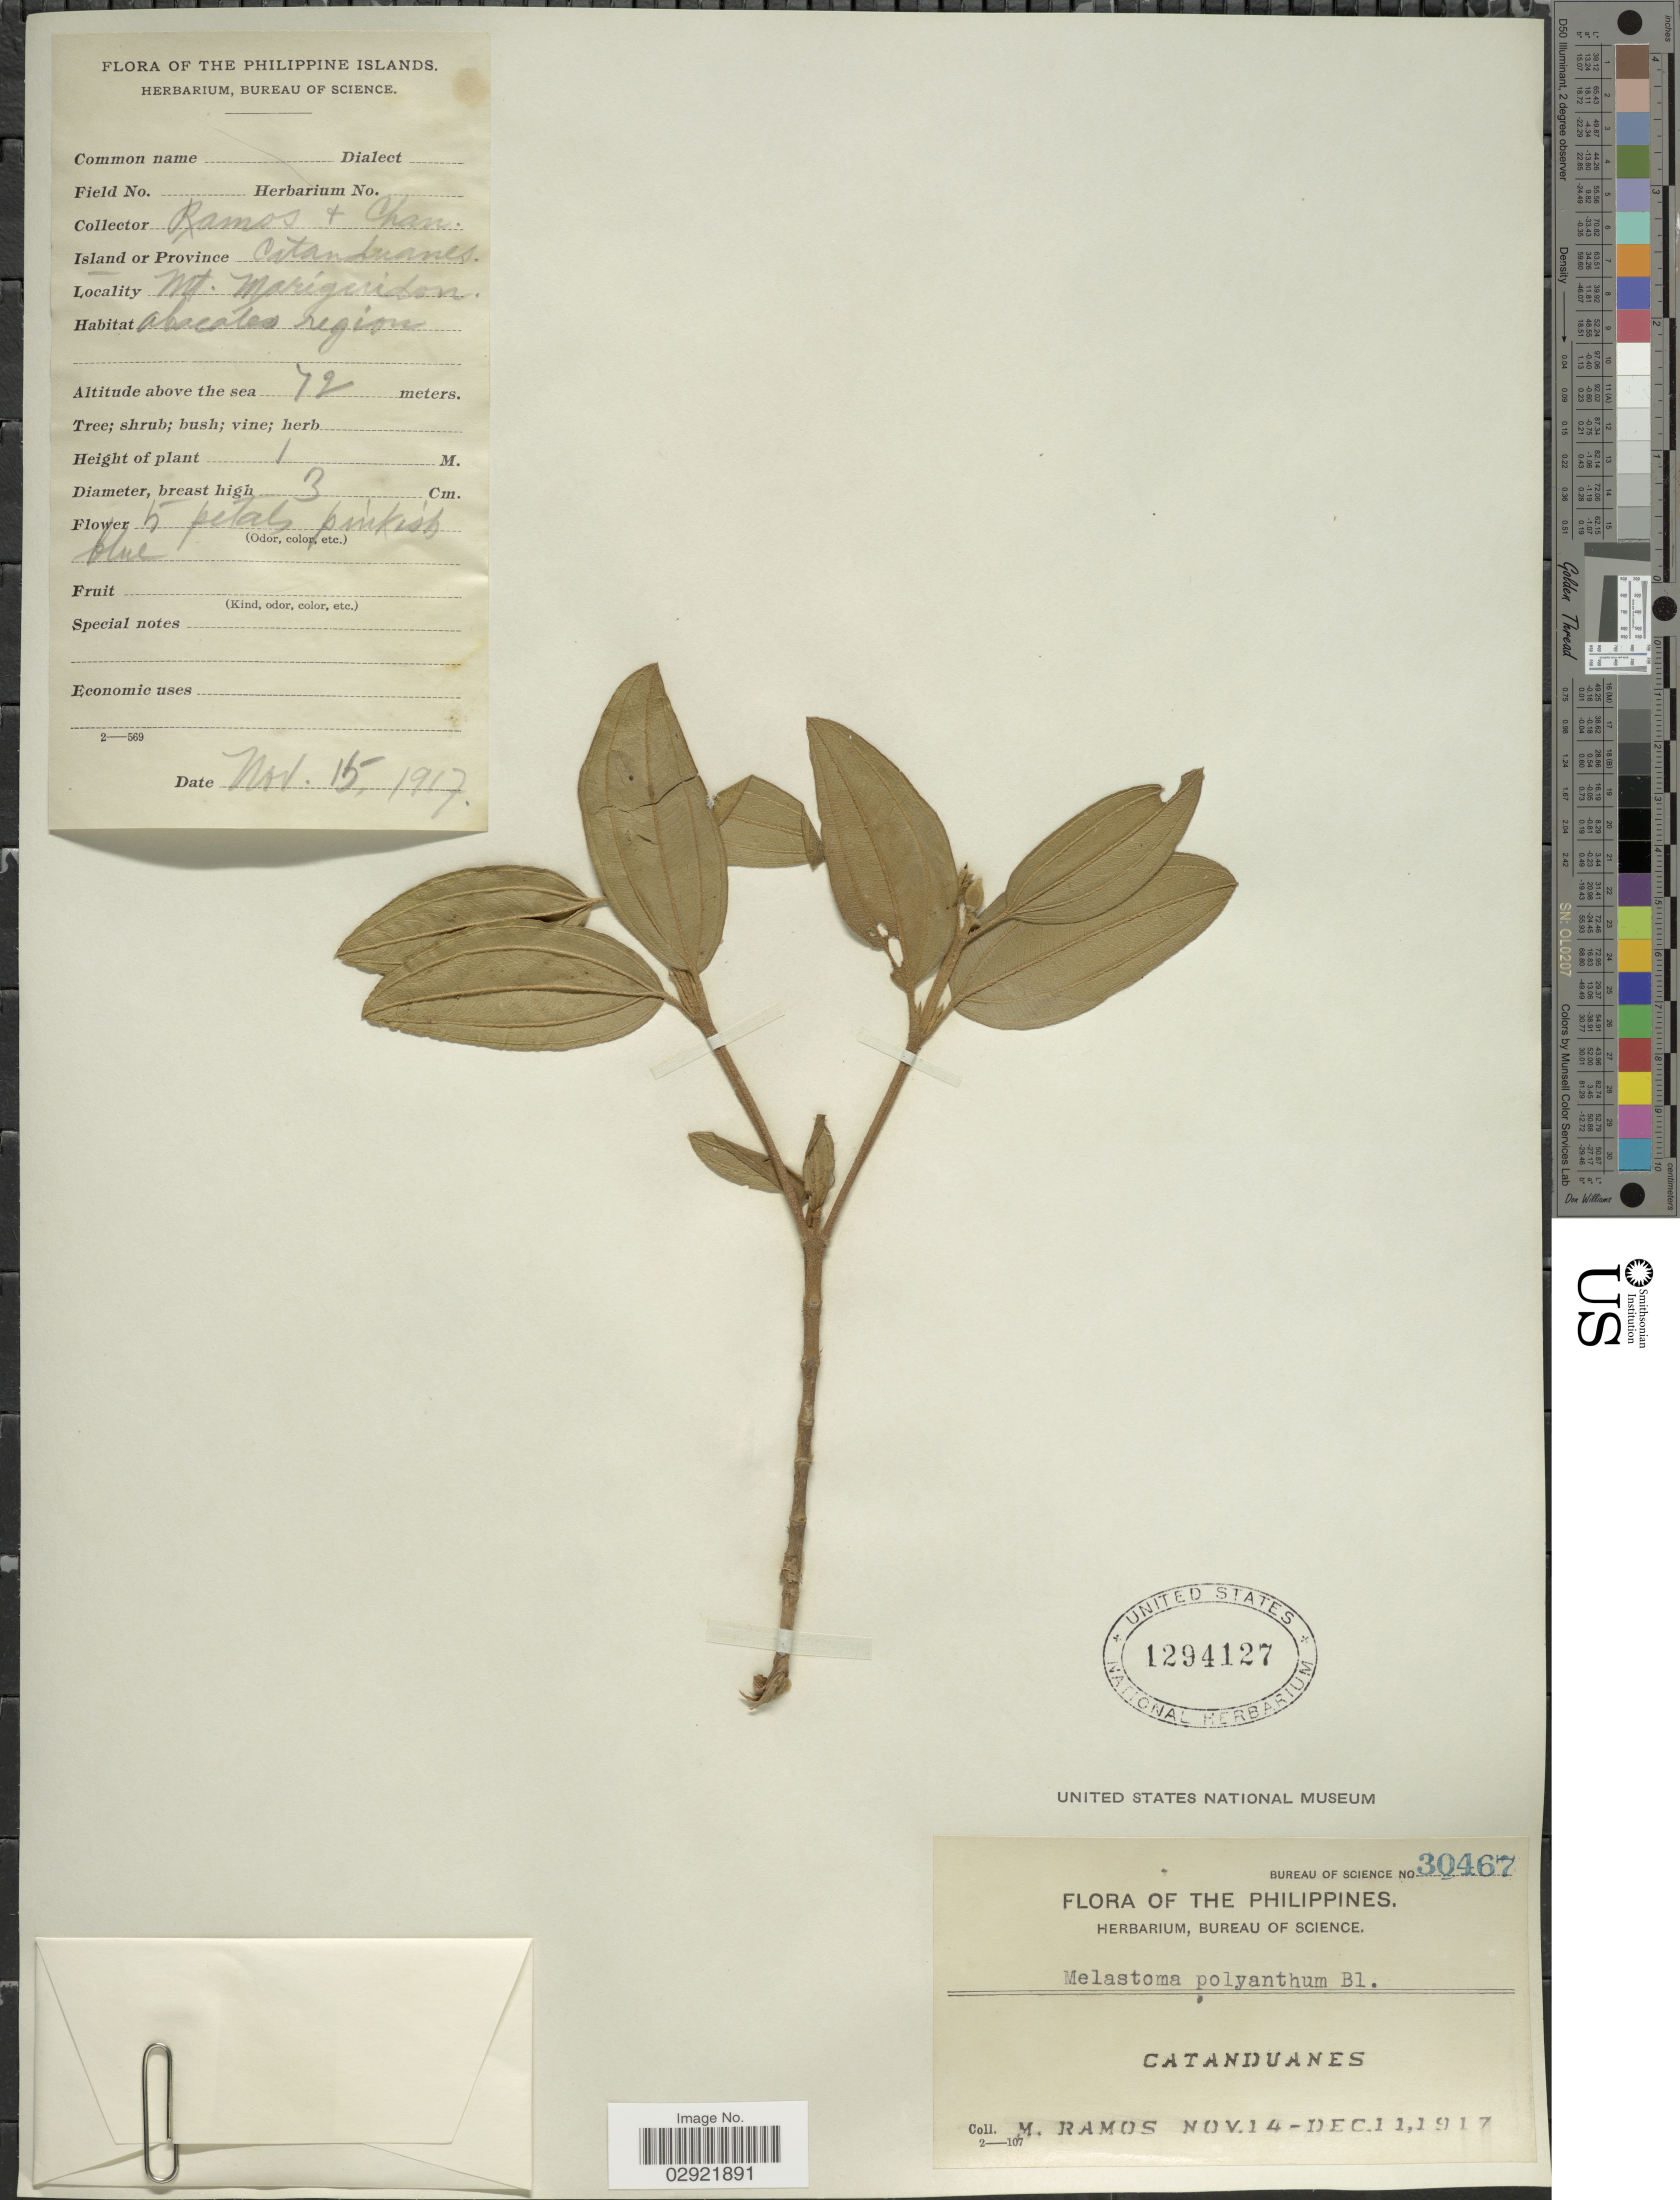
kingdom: Plantae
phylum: Tracheophyta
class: Magnoliopsida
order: Myrtales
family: Melastomataceae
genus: Melastoma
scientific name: Melastoma malabathricum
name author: L.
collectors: M. Ramos & Chan.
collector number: Bureau of Science 30467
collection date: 1917-11-15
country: Philippines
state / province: Bicol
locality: Mt. Marígindon. Catanduanes.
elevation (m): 72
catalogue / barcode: US 1294127